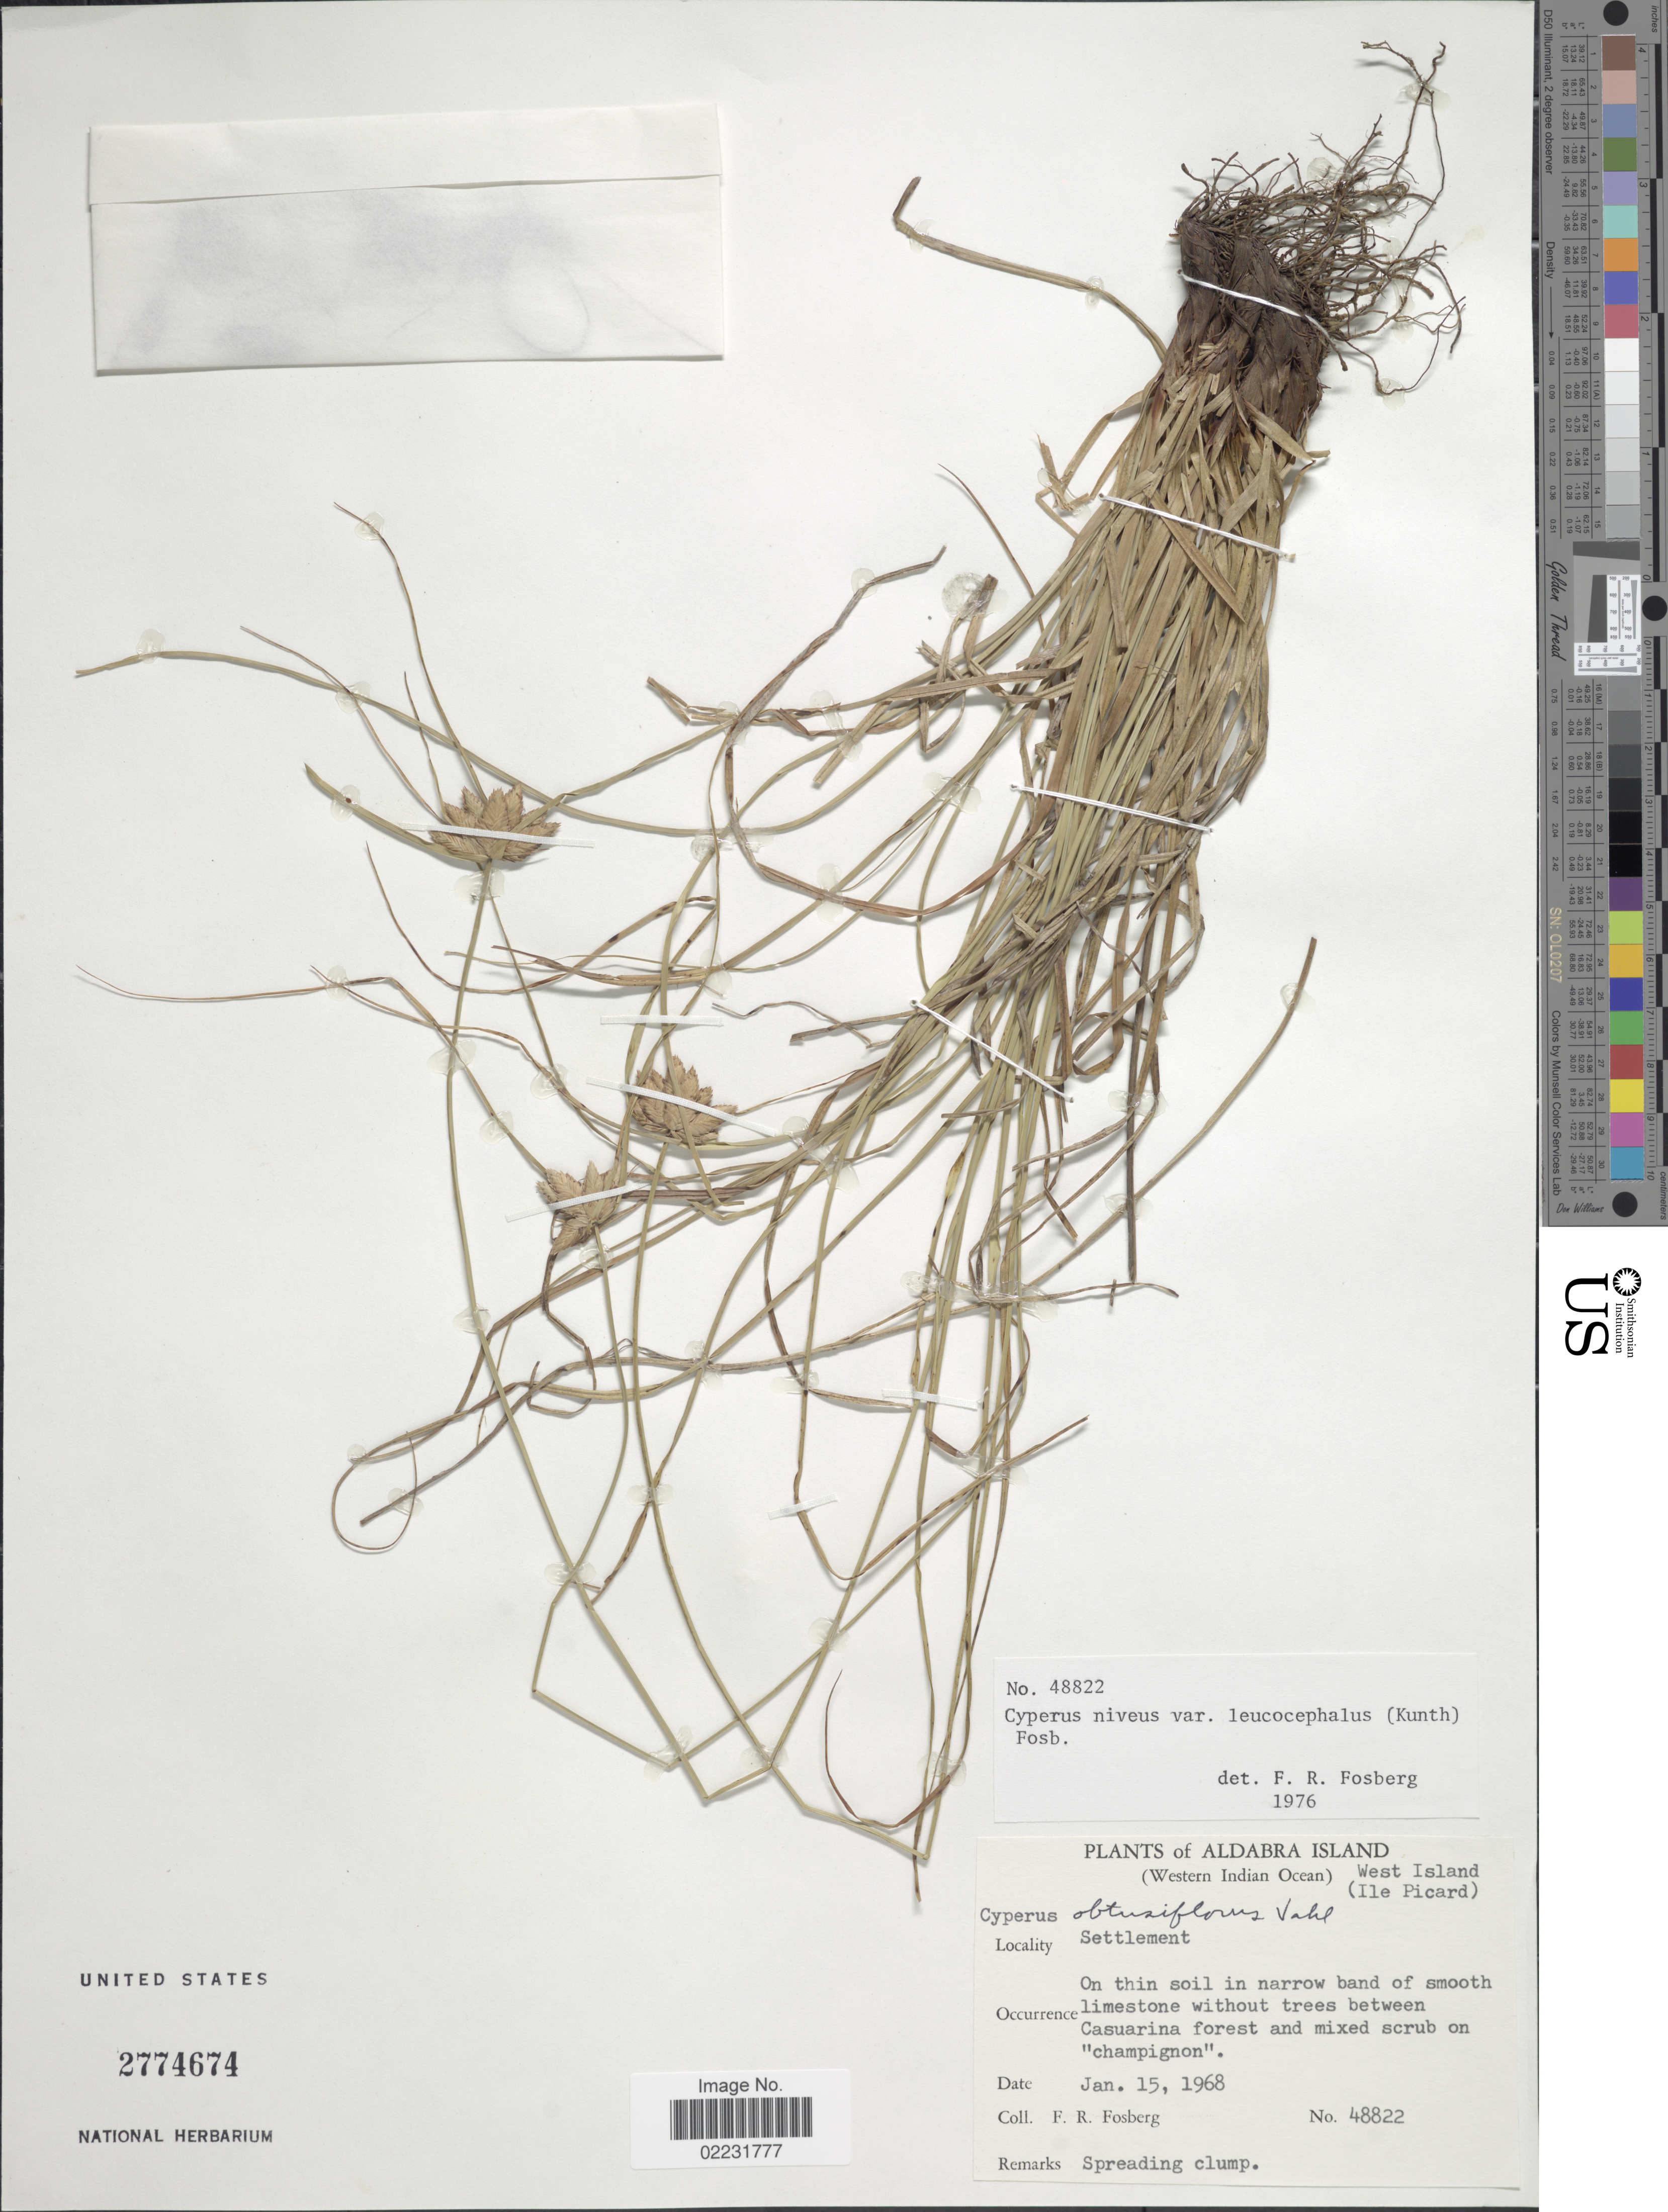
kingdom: Plantae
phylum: Tracheophyta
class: Liliopsida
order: Poales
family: Cyperaceae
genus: Cyperus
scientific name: Cyperus niveus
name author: Retz.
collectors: F. R. Fosberg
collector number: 48822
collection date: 1968-01-15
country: Seychelles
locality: Aldabra Island (Western Indian Ocean) West Island (Ile Picard) Settlement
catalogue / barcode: US 2774674